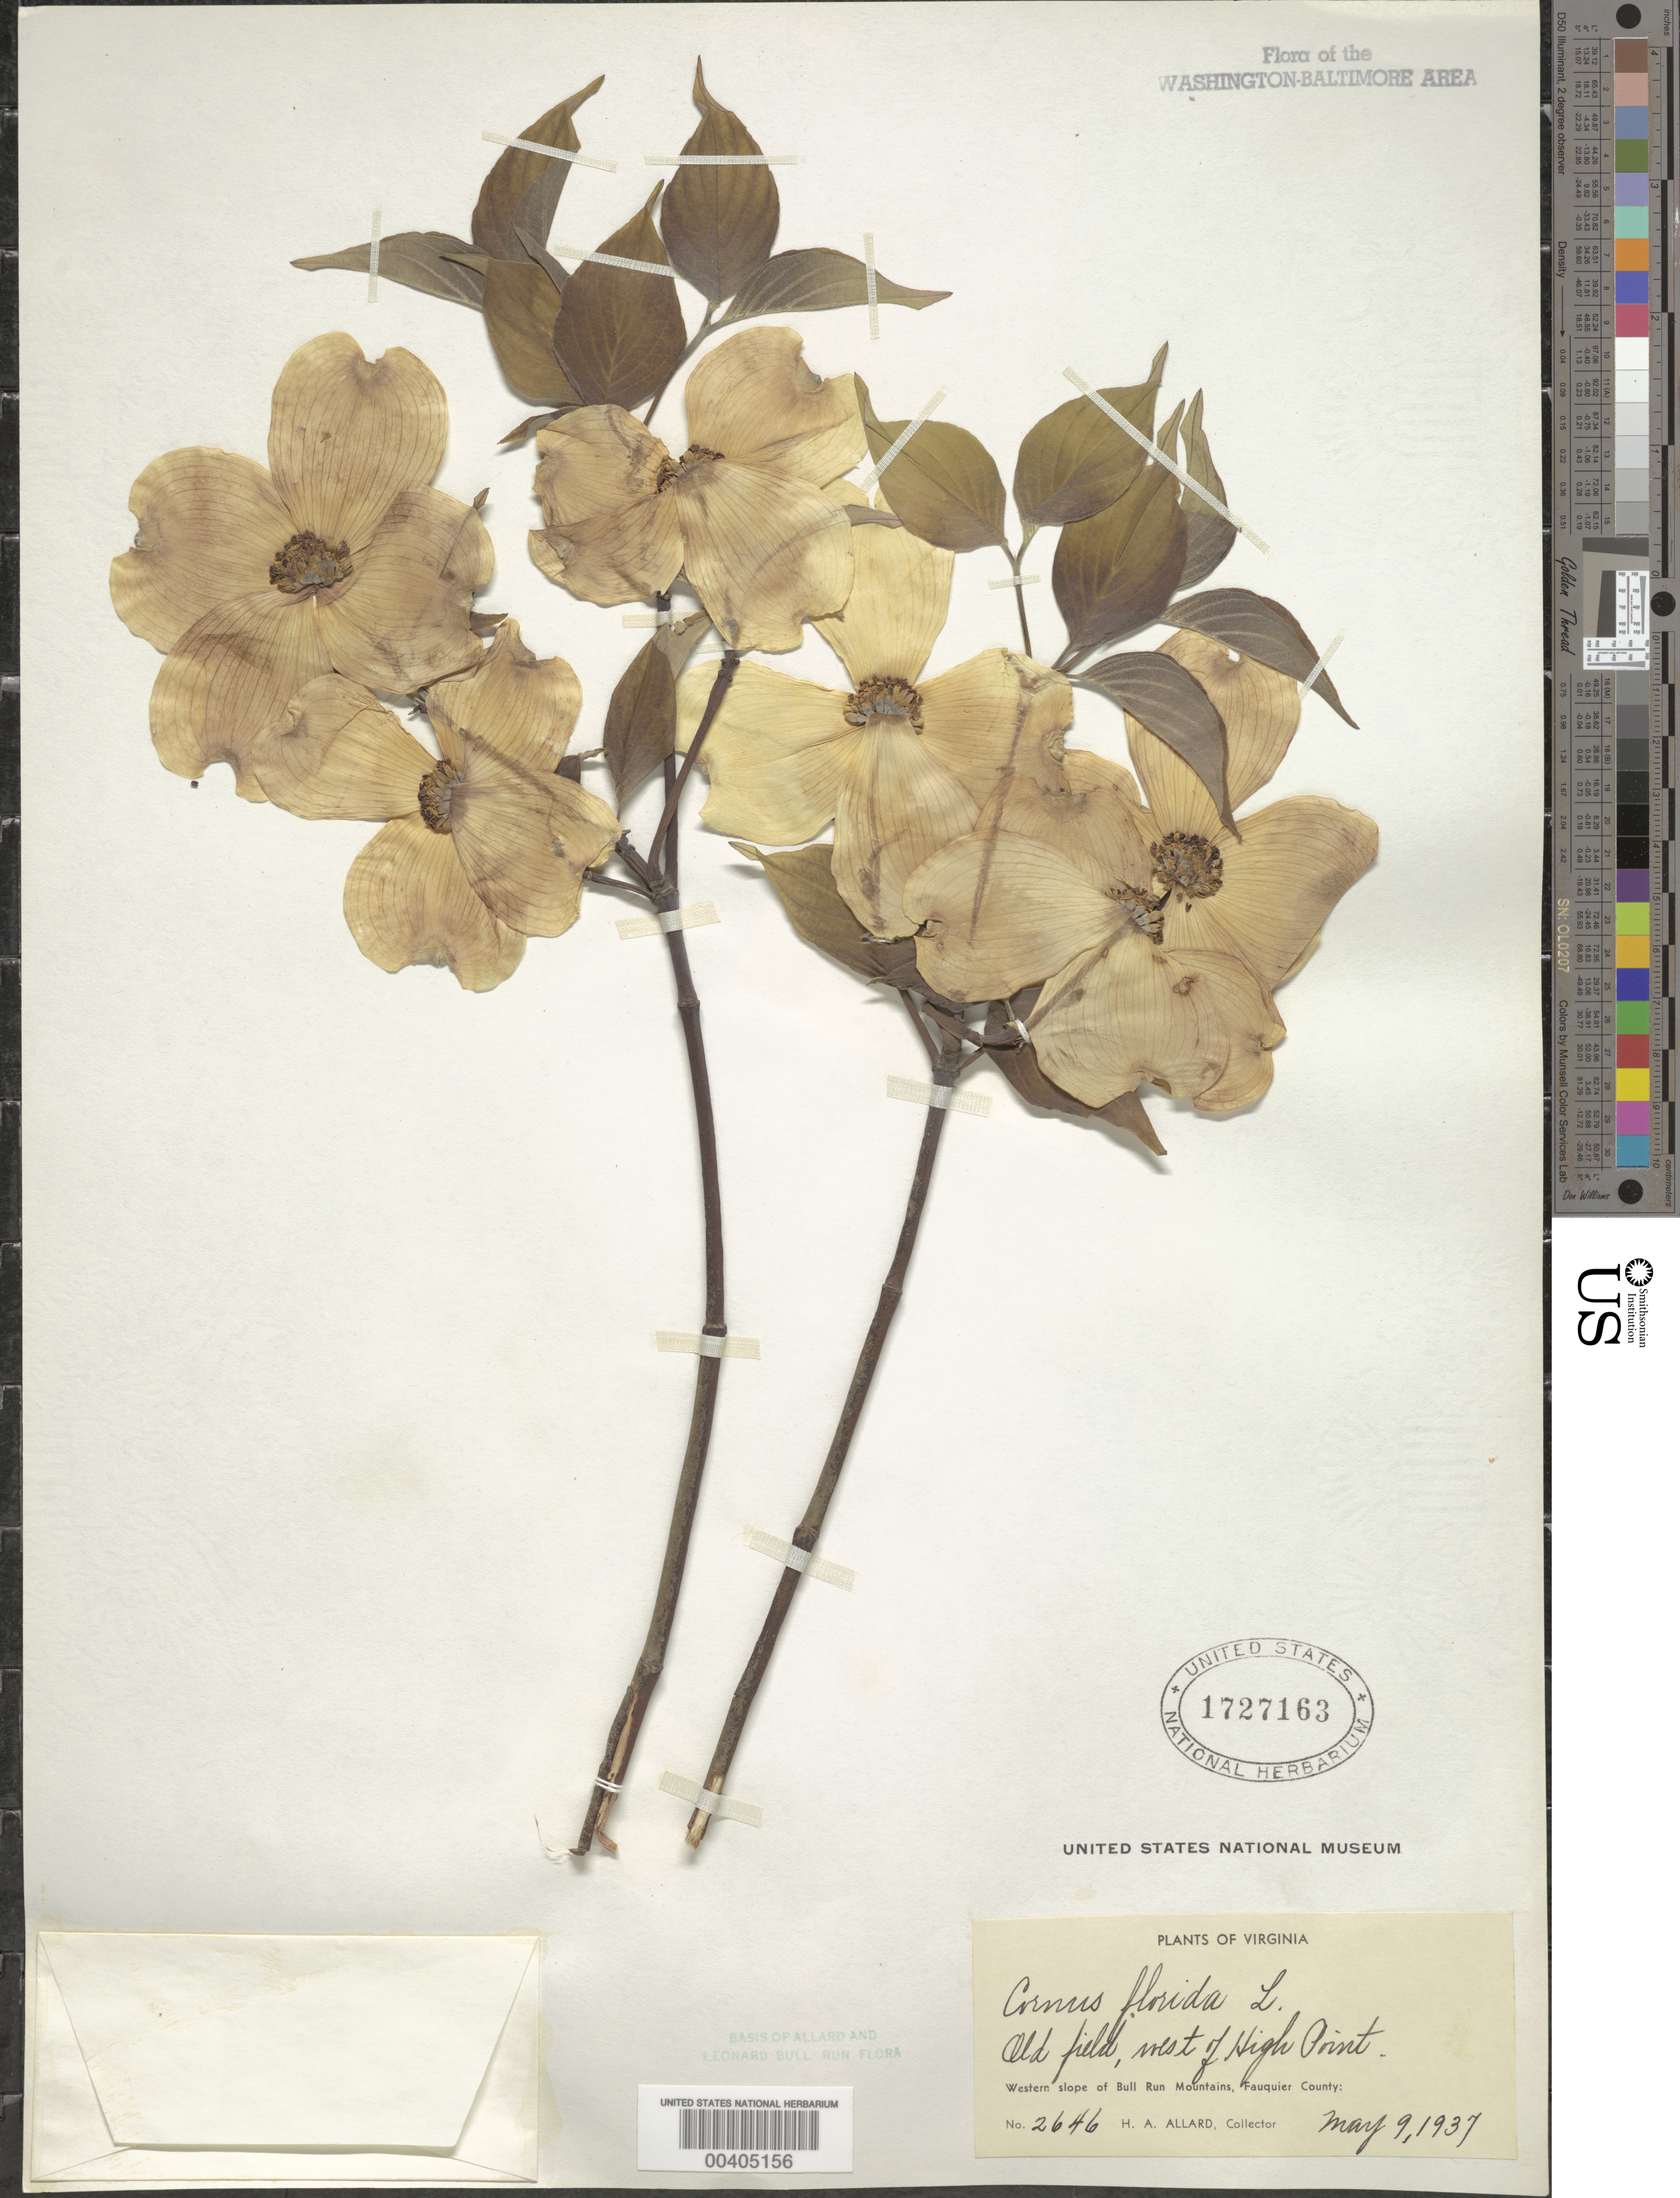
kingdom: Plantae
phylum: Tracheophyta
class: Magnoliopsida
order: Cornales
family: Cornaceae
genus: Cornus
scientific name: Cornus florida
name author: L.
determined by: Leonard, Emery C., (US)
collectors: H. A. Allard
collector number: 2646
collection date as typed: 09 May 1937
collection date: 1937-05-09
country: United States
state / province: Virginia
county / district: Fauquier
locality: W of High Point, western slope of Bull Run Mountains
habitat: Old field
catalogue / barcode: US 1727163